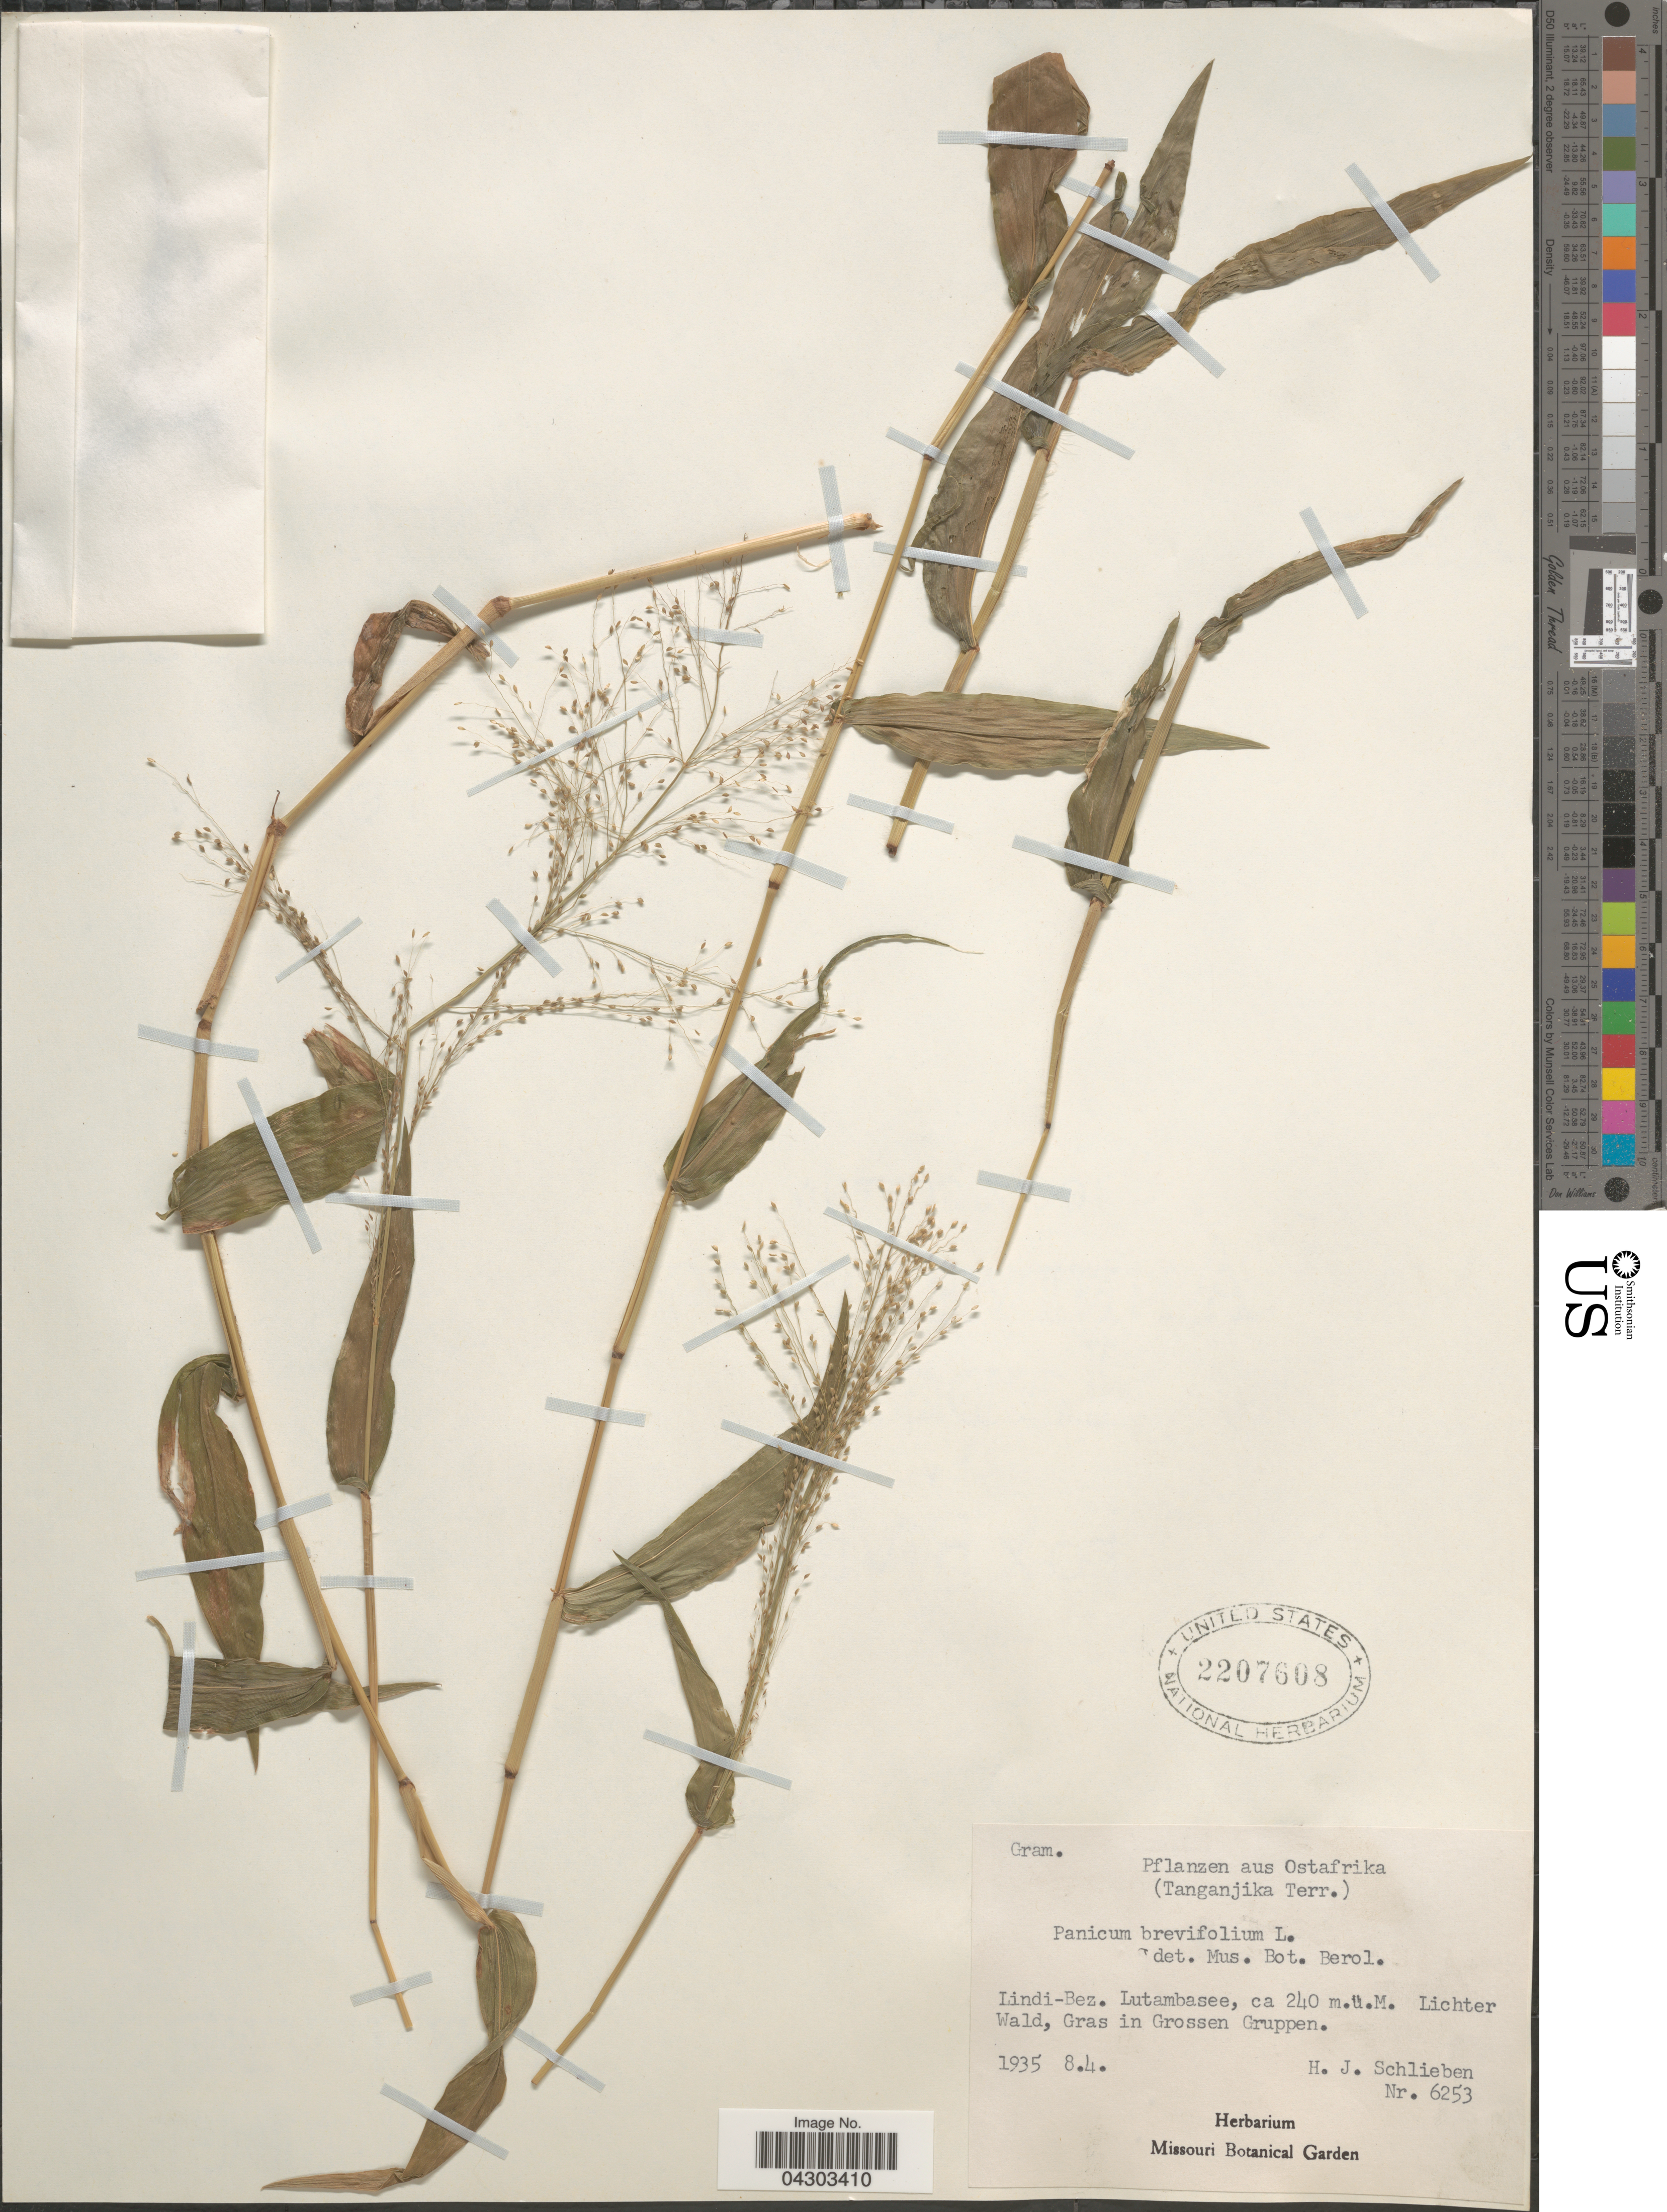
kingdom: Plantae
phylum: Tracheophyta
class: Liliopsida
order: Poales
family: Poaceae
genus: Panicum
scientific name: Panicum brevifolium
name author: L.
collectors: H. J. Schlieben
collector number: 6253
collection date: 1935-04-08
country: Tanzania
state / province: Lindi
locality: Ostafrika (Tanganjika Terr.). Lindi-Bez. Lutambasee.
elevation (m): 240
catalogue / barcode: US 2207608